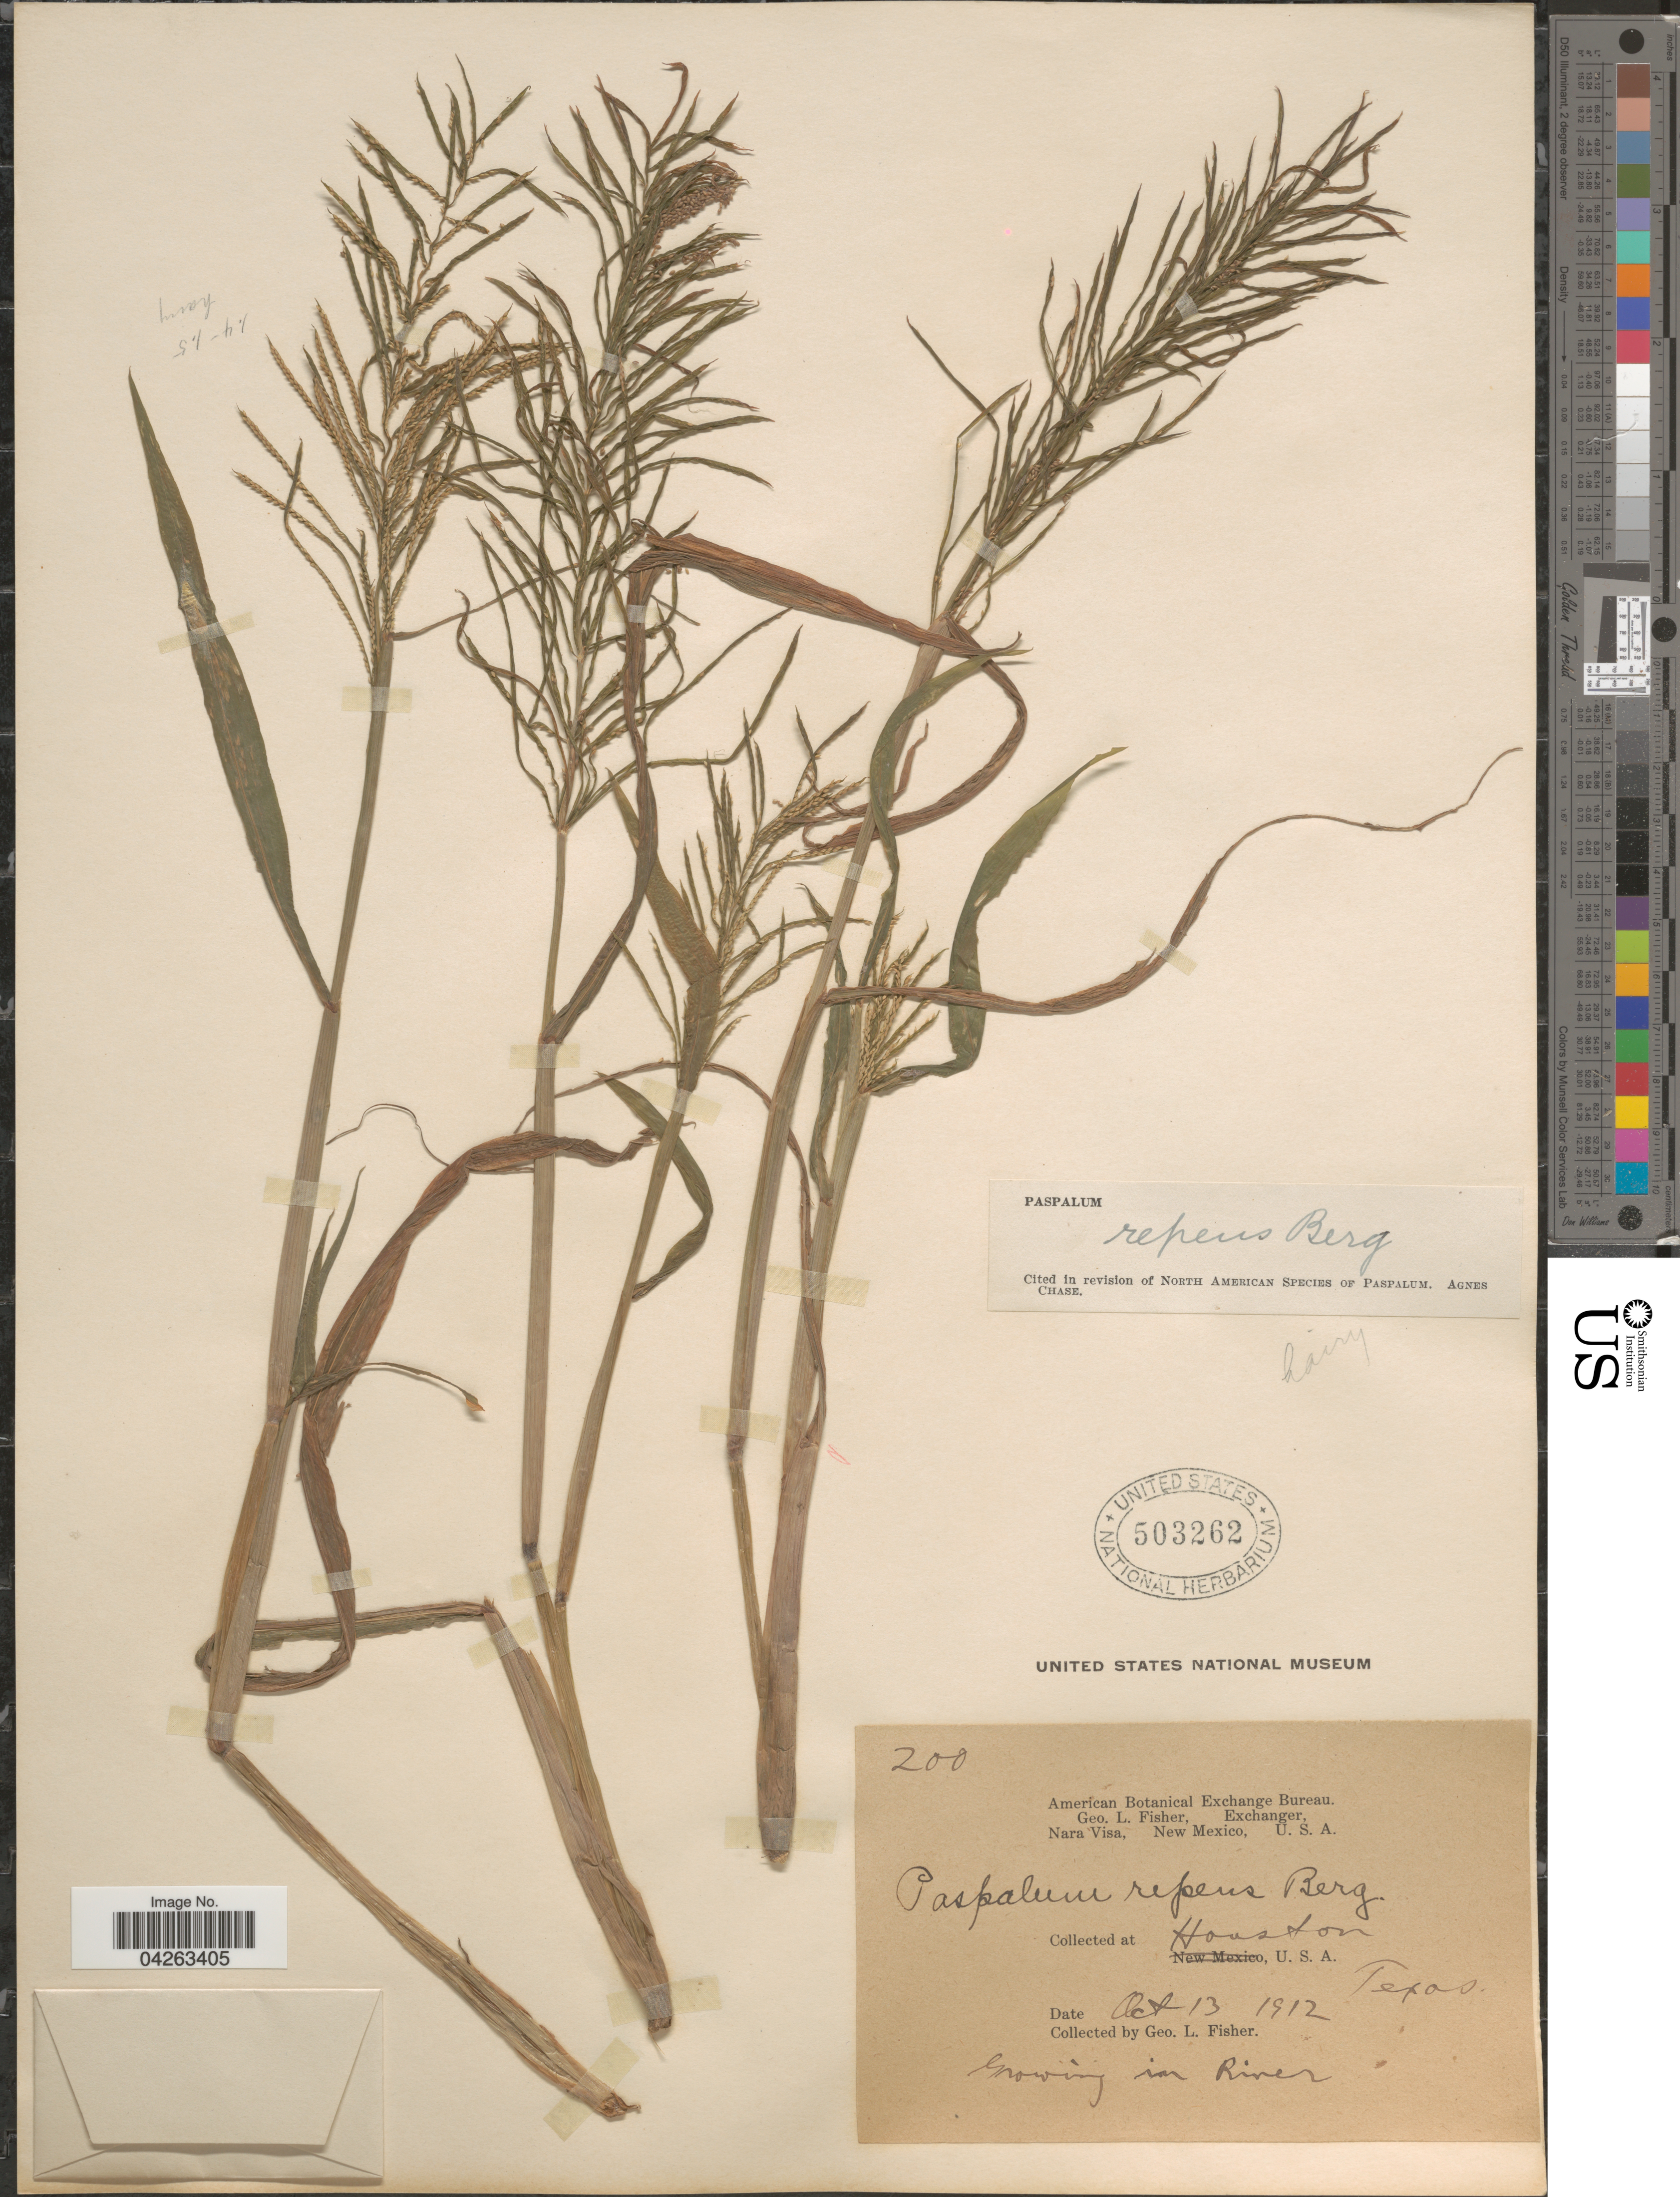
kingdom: Plantae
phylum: Tracheophyta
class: Liliopsida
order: Poales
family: Poaceae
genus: Paspalum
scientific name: Paspalum repens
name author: P.J. Bergius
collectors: G. L. Fisher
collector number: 200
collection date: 1912-10-13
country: United States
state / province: Texas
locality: At Houston.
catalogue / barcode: US 503262